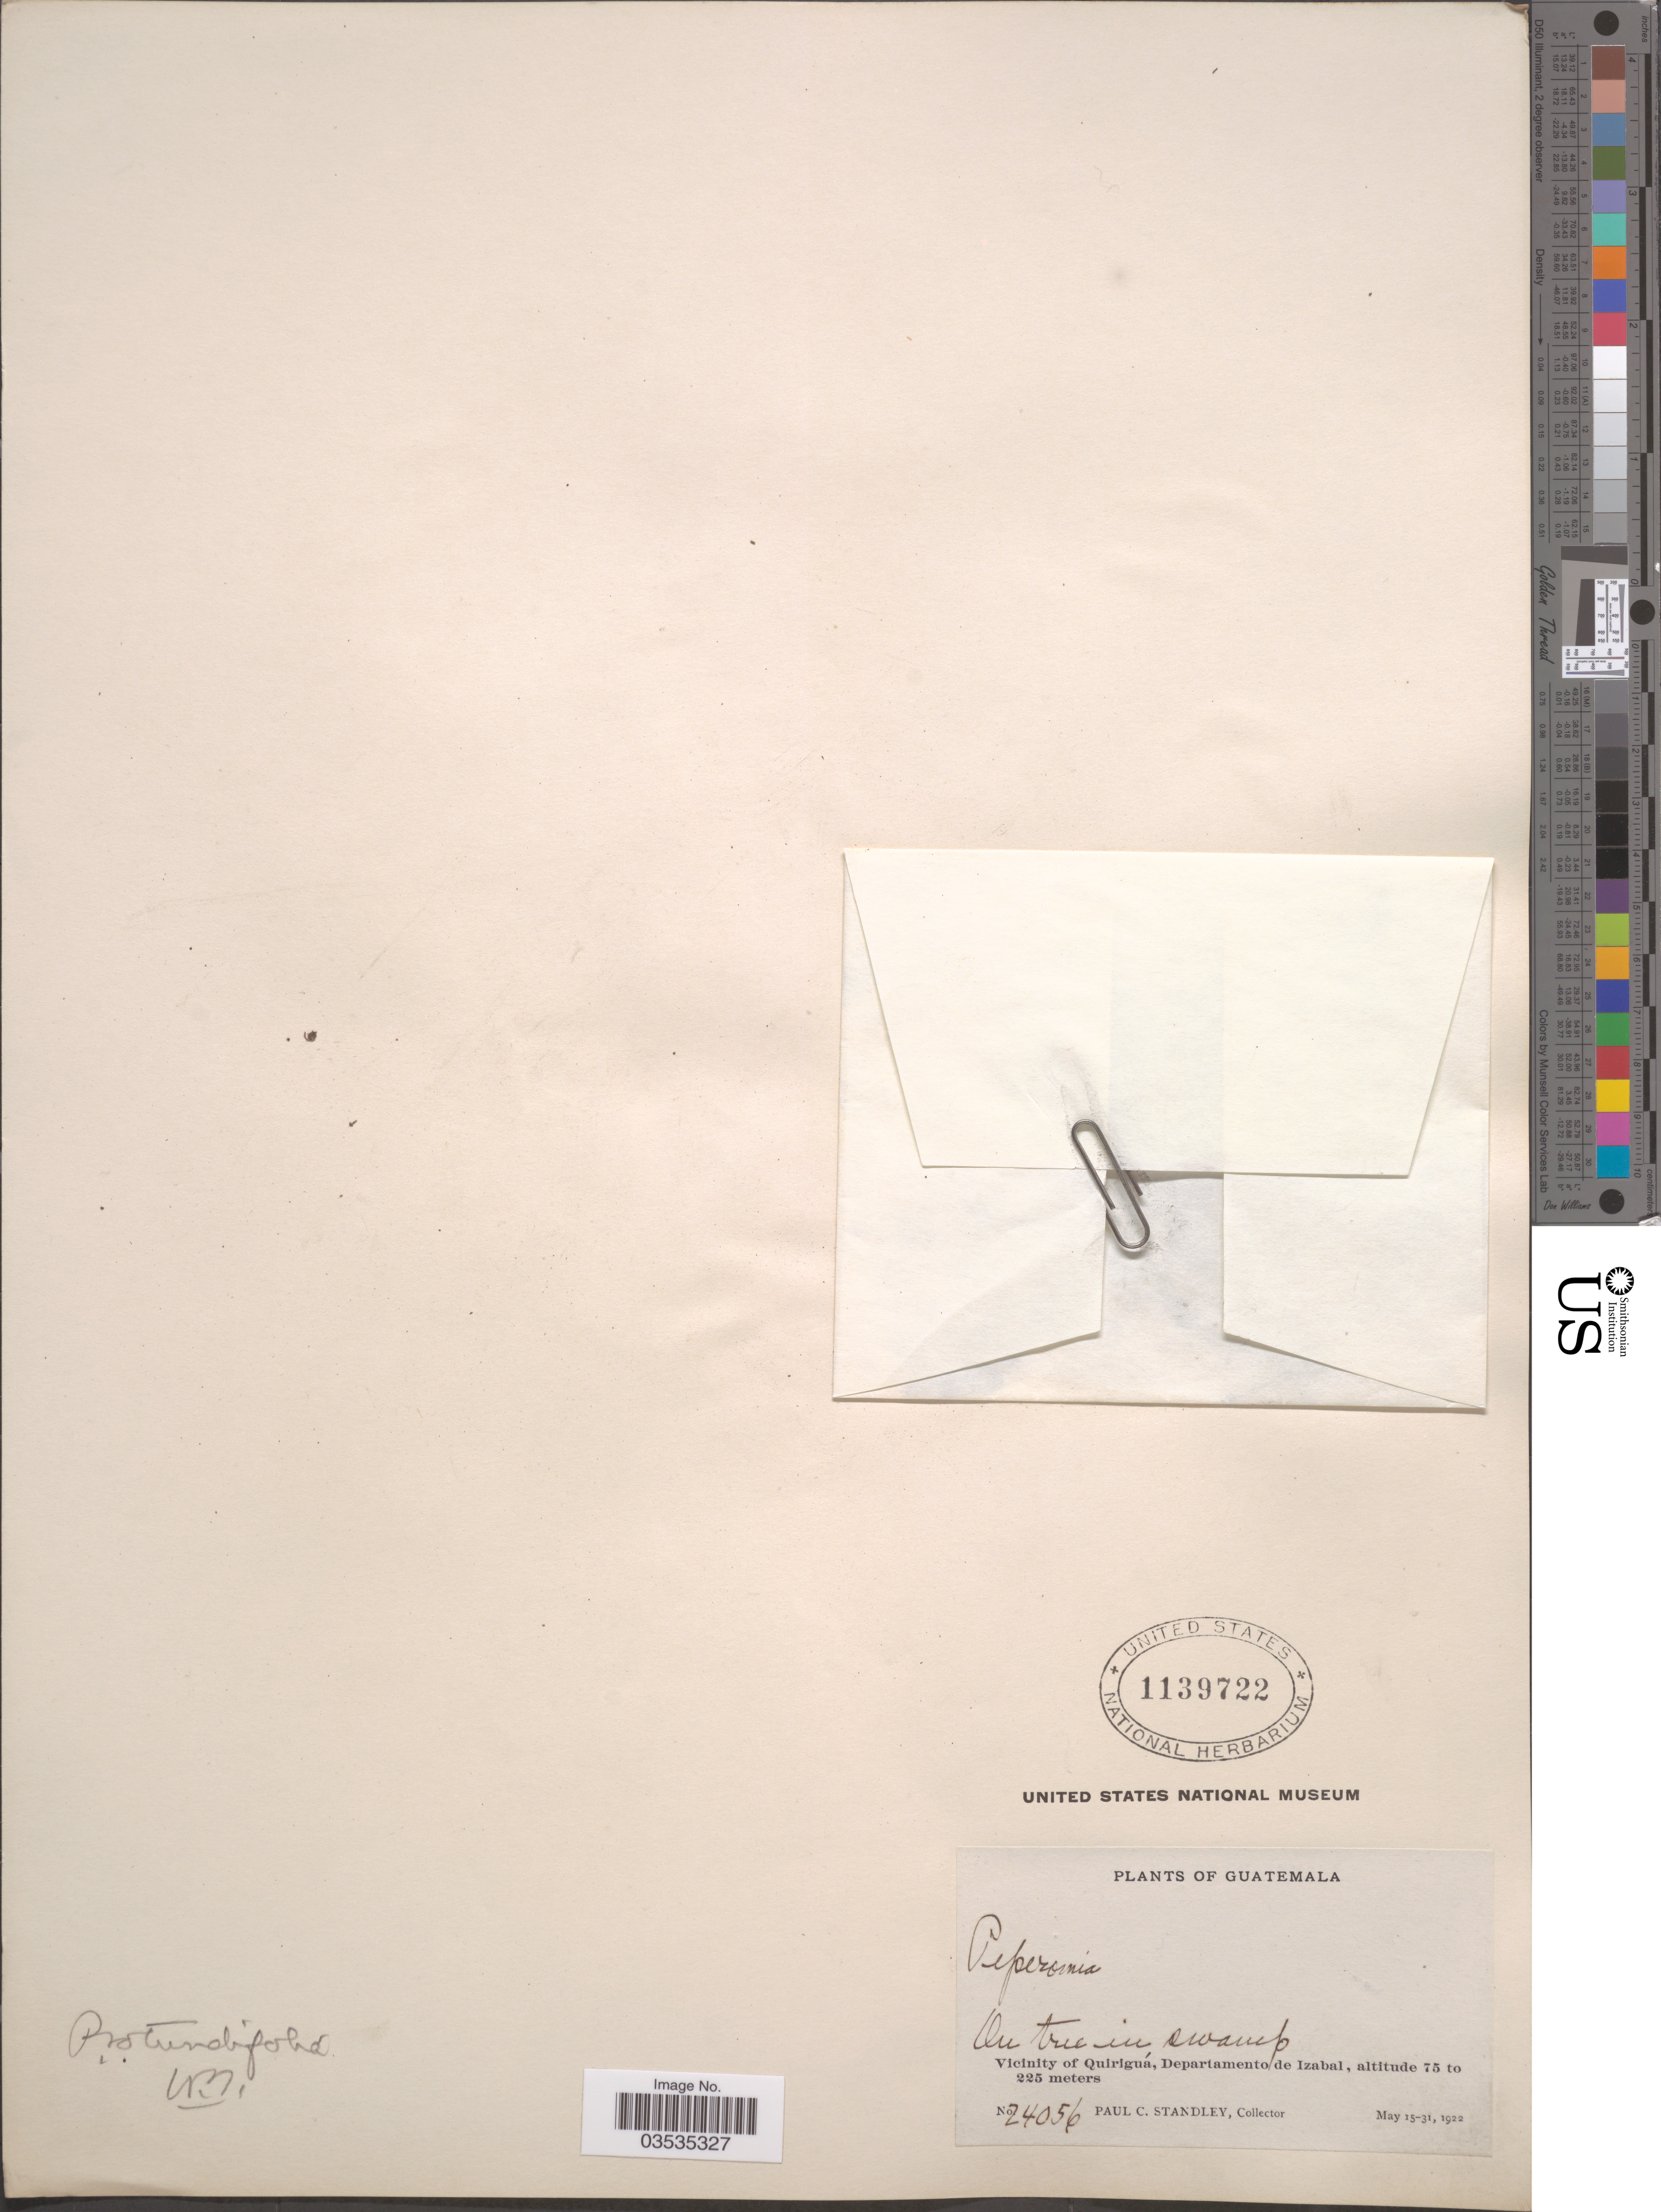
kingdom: Plantae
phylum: Tracheophyta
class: Magnoliopsida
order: Piperales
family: Piperaceae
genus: Peperomia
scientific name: Peperomia rotundifolia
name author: (L.) Kunth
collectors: P. C. Standley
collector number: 24056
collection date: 1922-05-15/1922-05-31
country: Guatemala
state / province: Izabal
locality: Vicinity of Quiriguá, Departamento de Izabal.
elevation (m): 75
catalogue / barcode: US 1139722